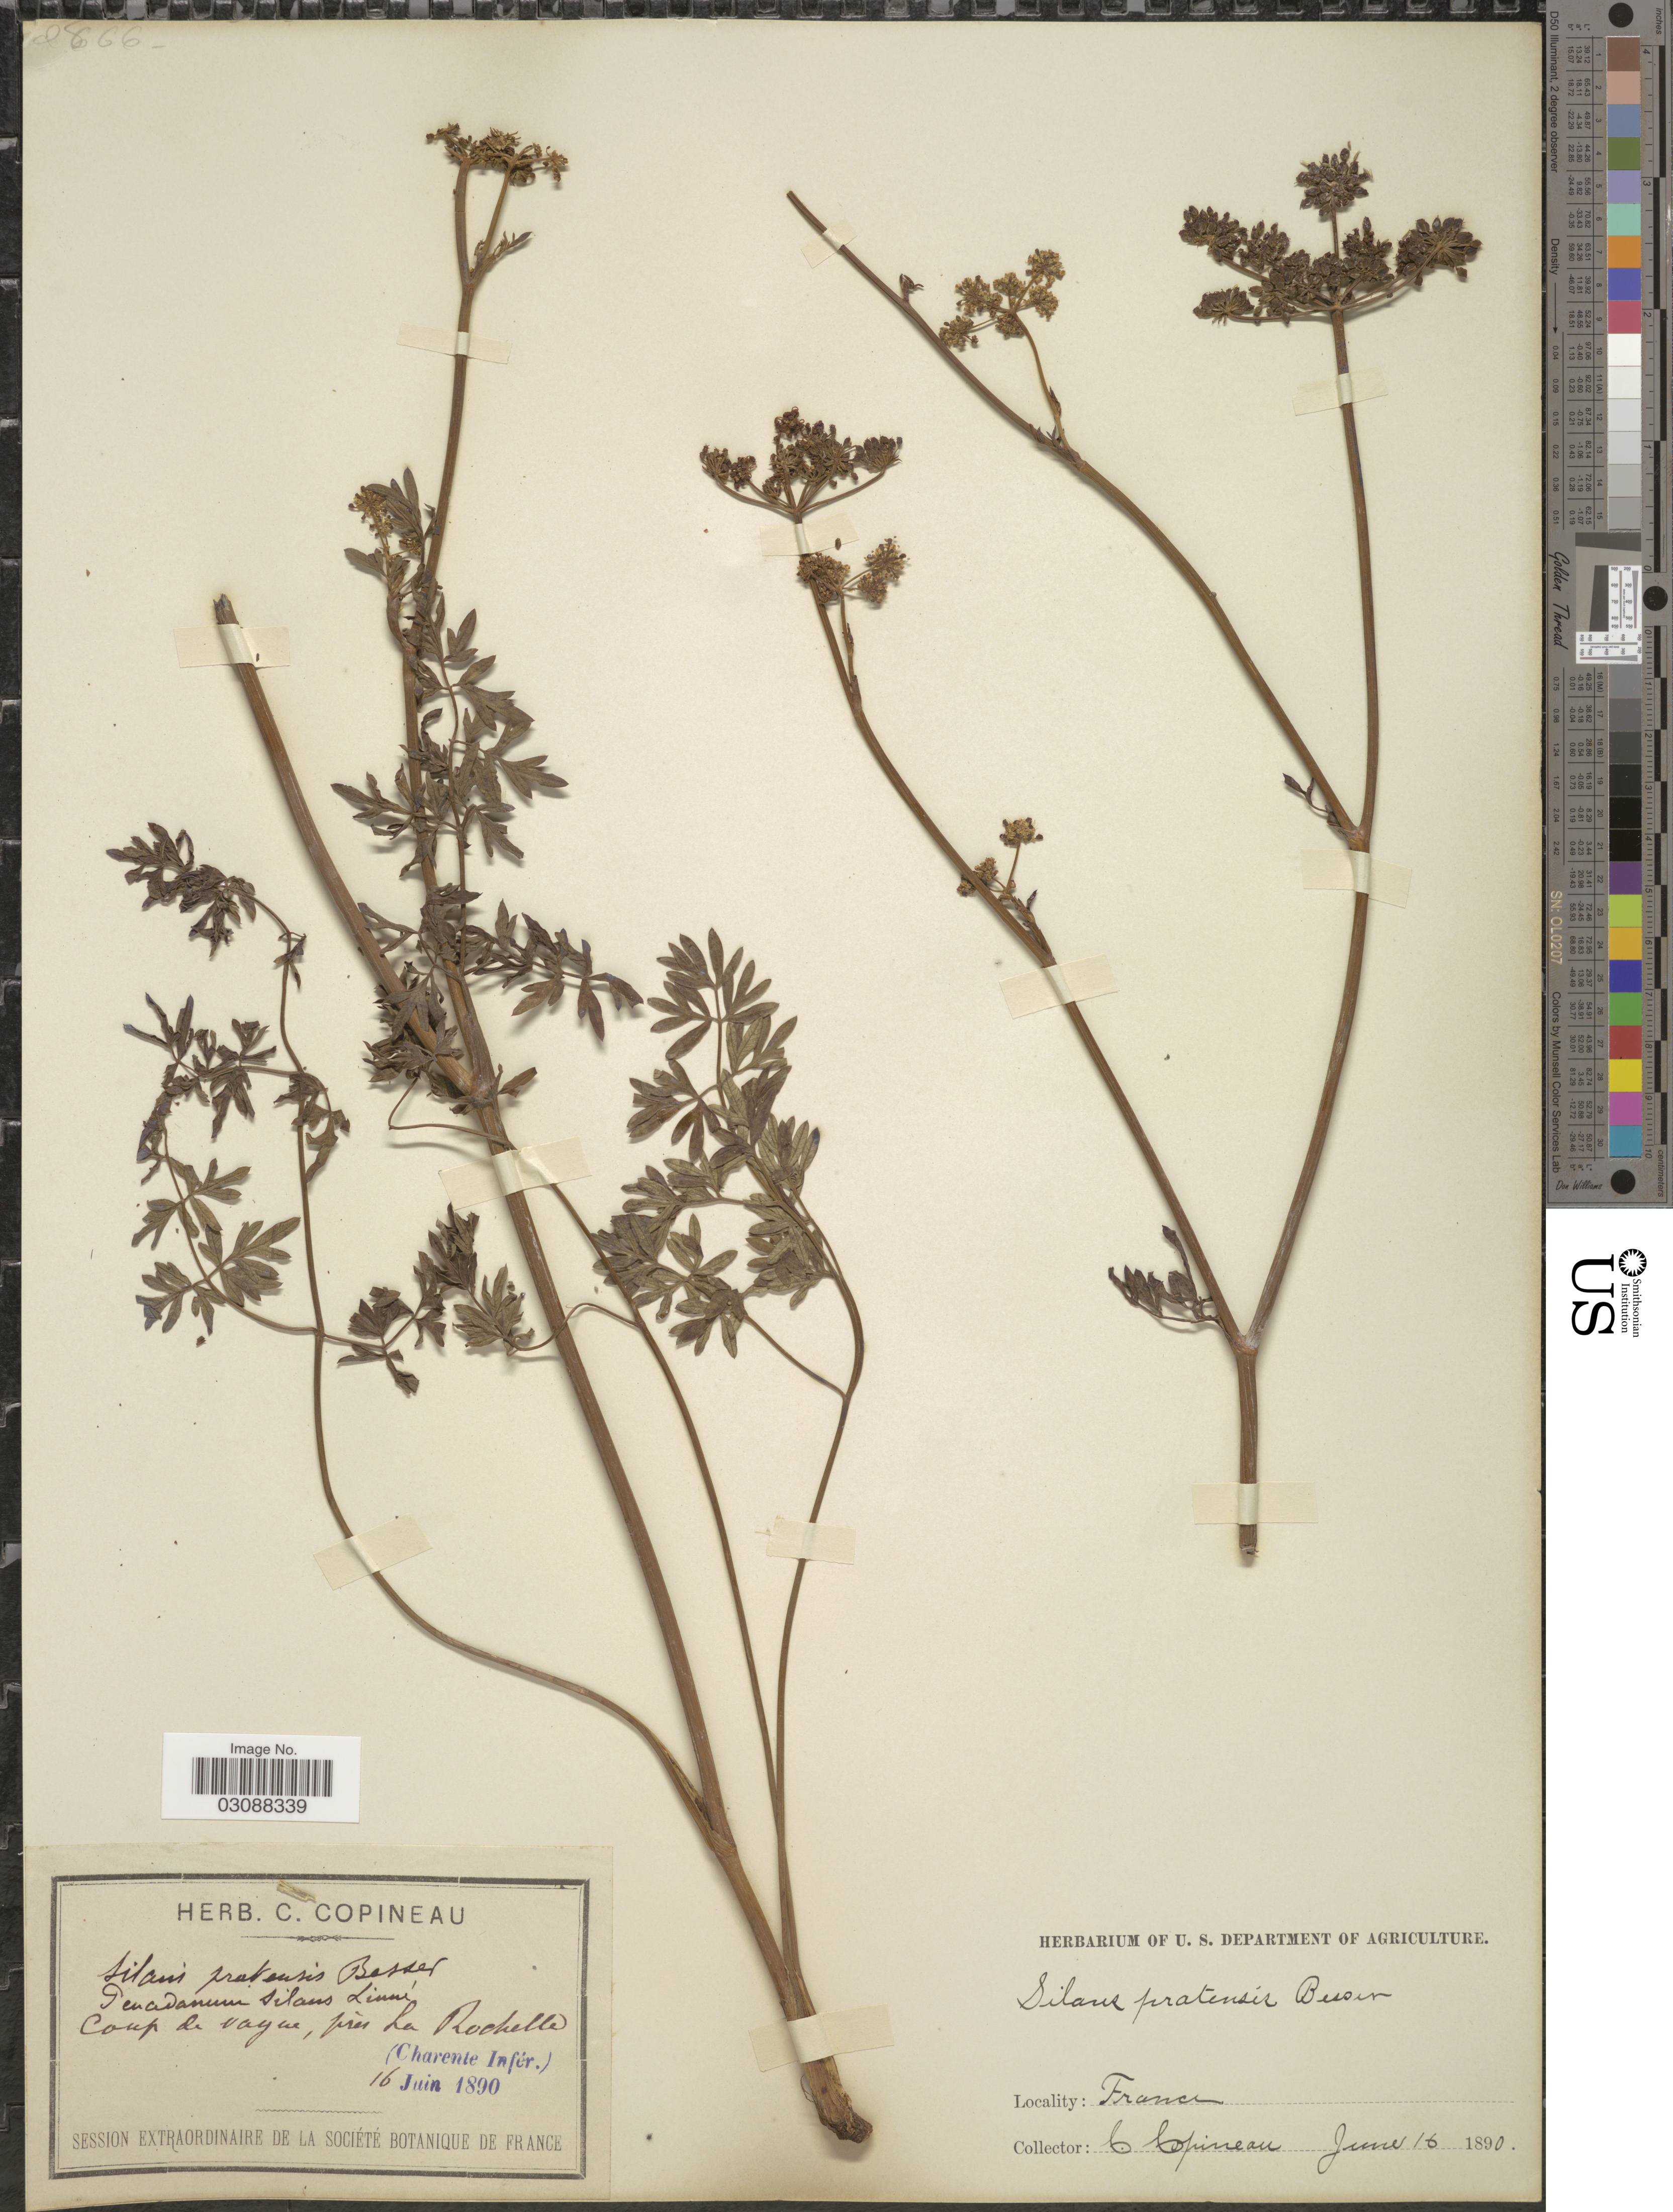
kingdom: Plantae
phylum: Tracheophyta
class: Magnoliopsida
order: Apiales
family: Apiaceae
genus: Silaus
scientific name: Silaus pratensis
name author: (Crantz) Besser ex Schult.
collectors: C. Copineau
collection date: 1890-06-16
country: France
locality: Coup de Vague, près La Rochelle (Charente Infér.).